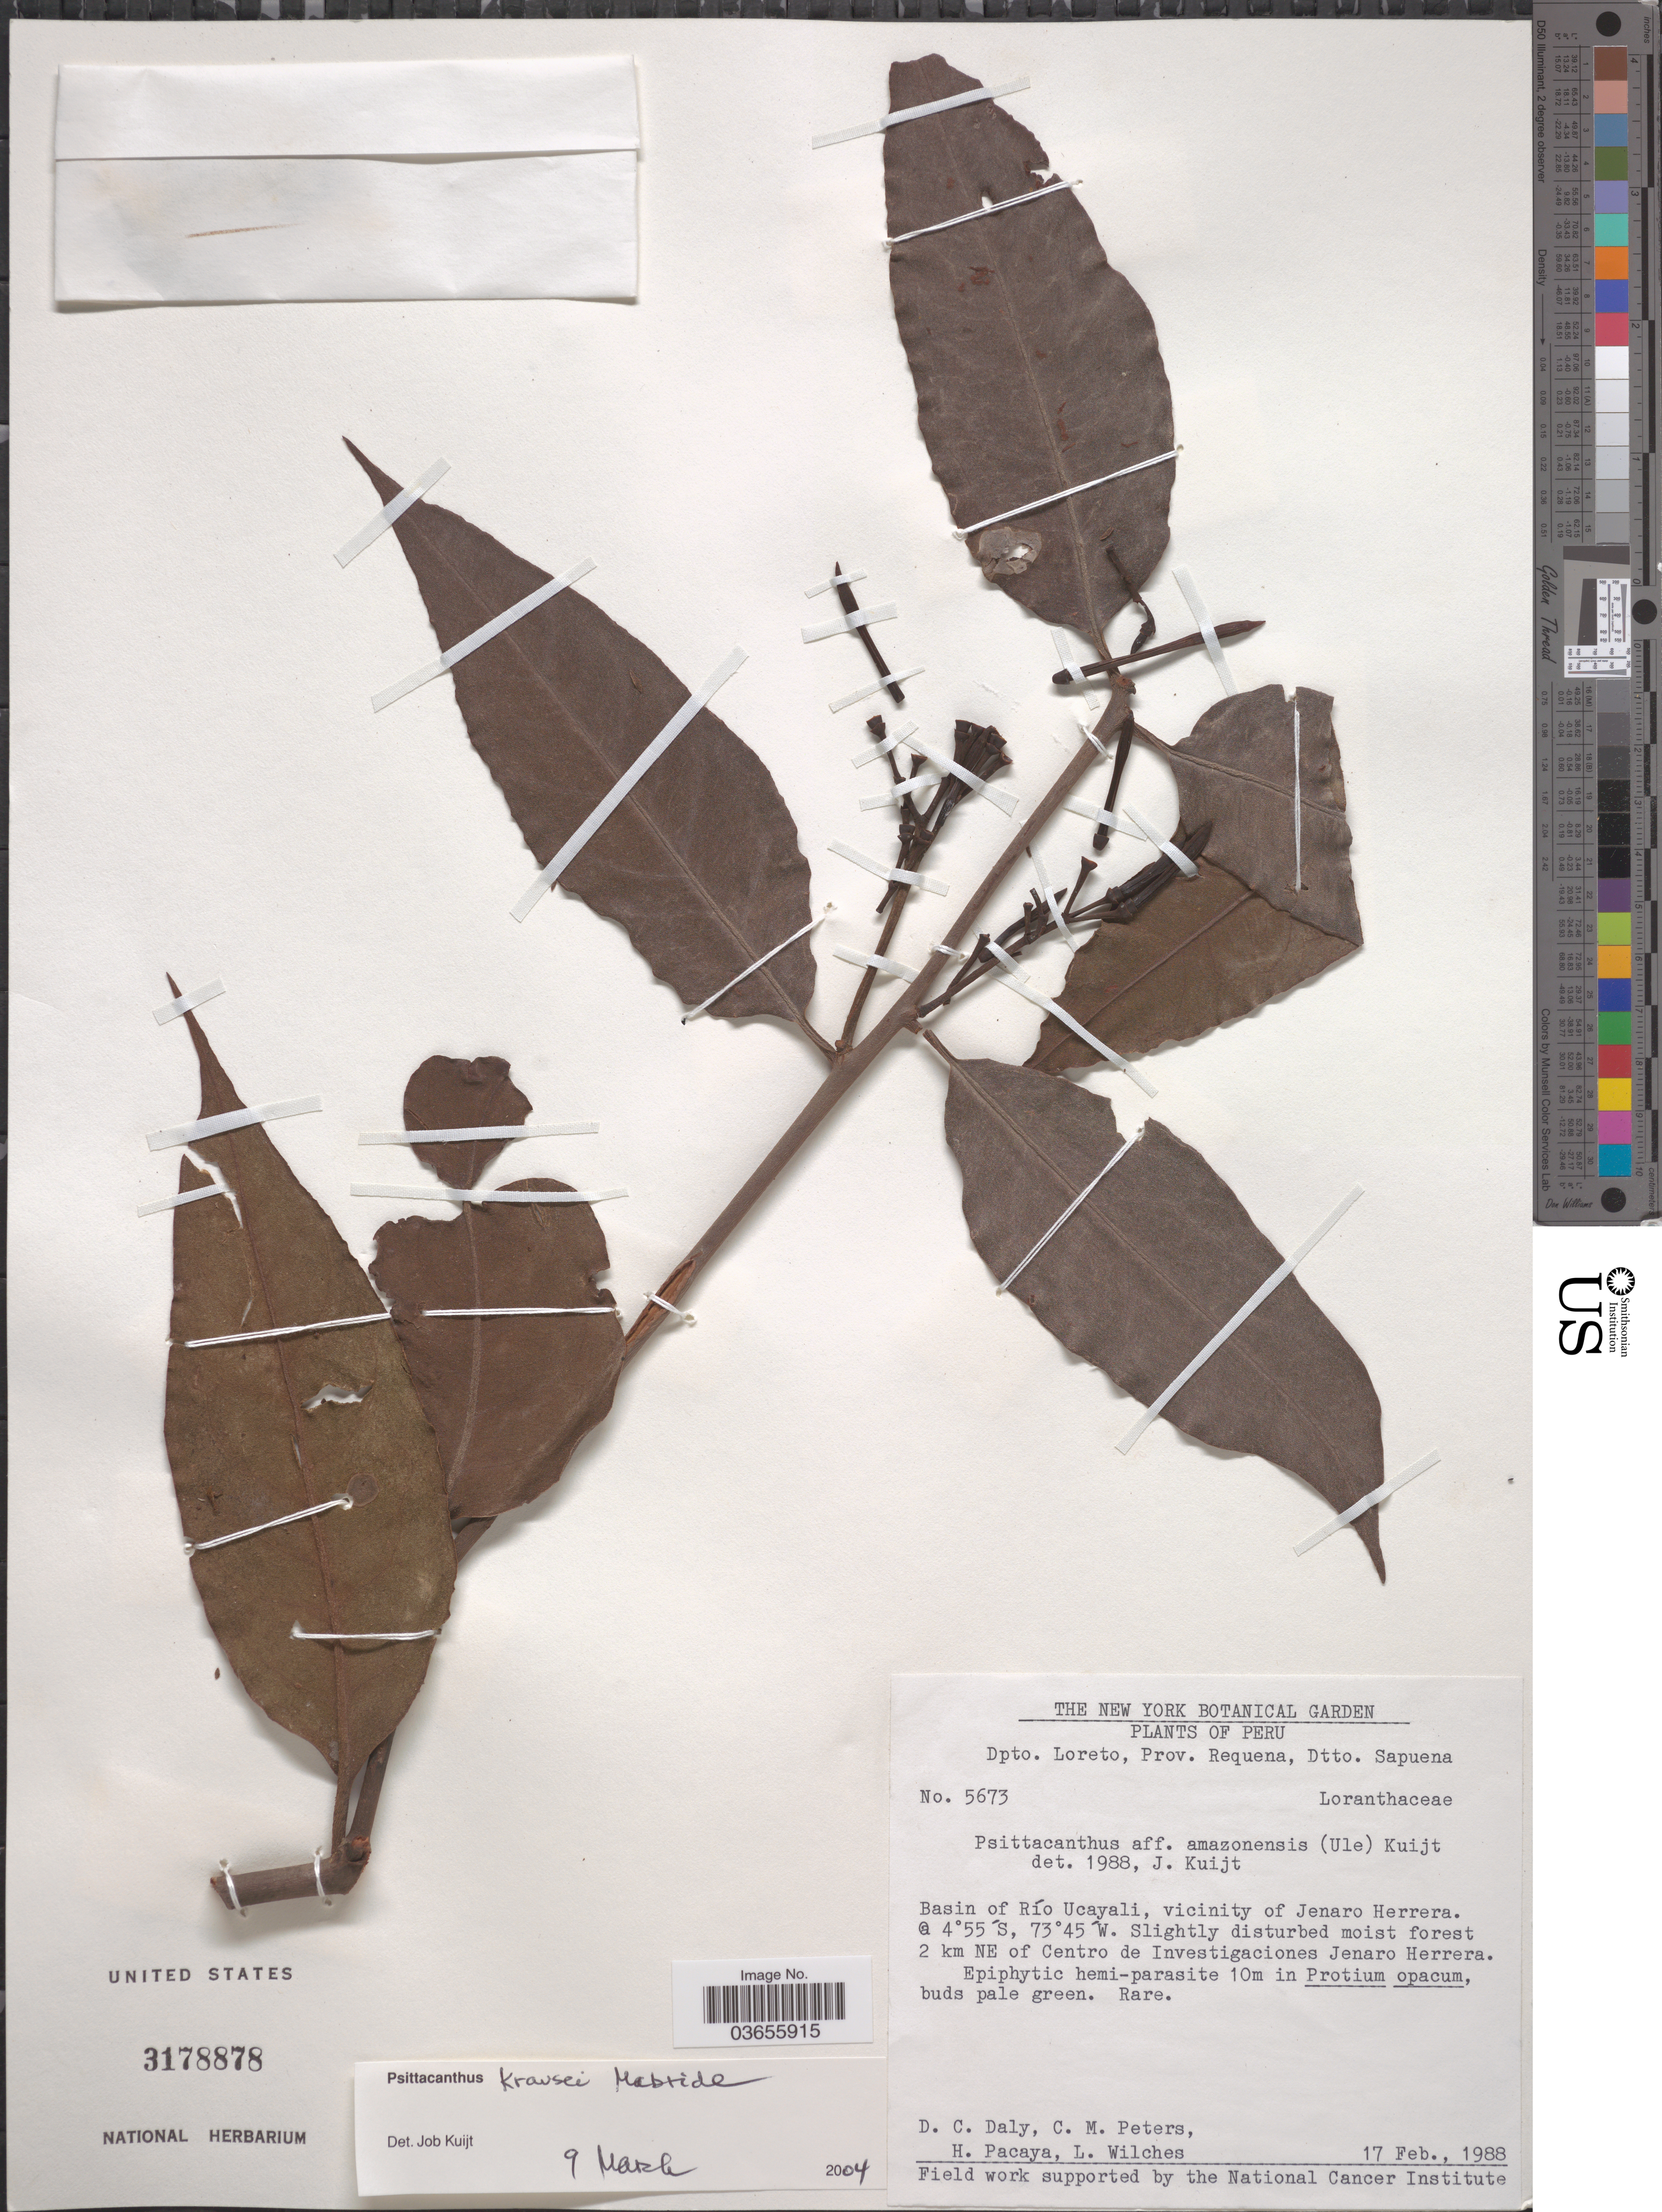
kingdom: Plantae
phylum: Tracheophyta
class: Magnoliopsida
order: Santalales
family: Loranthaceae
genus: Psittacanthus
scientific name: Psittacanthus krausei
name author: J.F. Macbr.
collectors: D. C. Daly, C. Peters, H. Pacaya & L. Wilches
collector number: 5673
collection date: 1988-02-17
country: Peru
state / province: Loreto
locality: Dpto. Loreto, Prov. Requena, Dtto. Sapuena. Basin of Río Ucayali, vicinity of Jenaro Herrera. 2 km NE of Centro de Investigaciones Jenaro Herrera.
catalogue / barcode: US 3178878